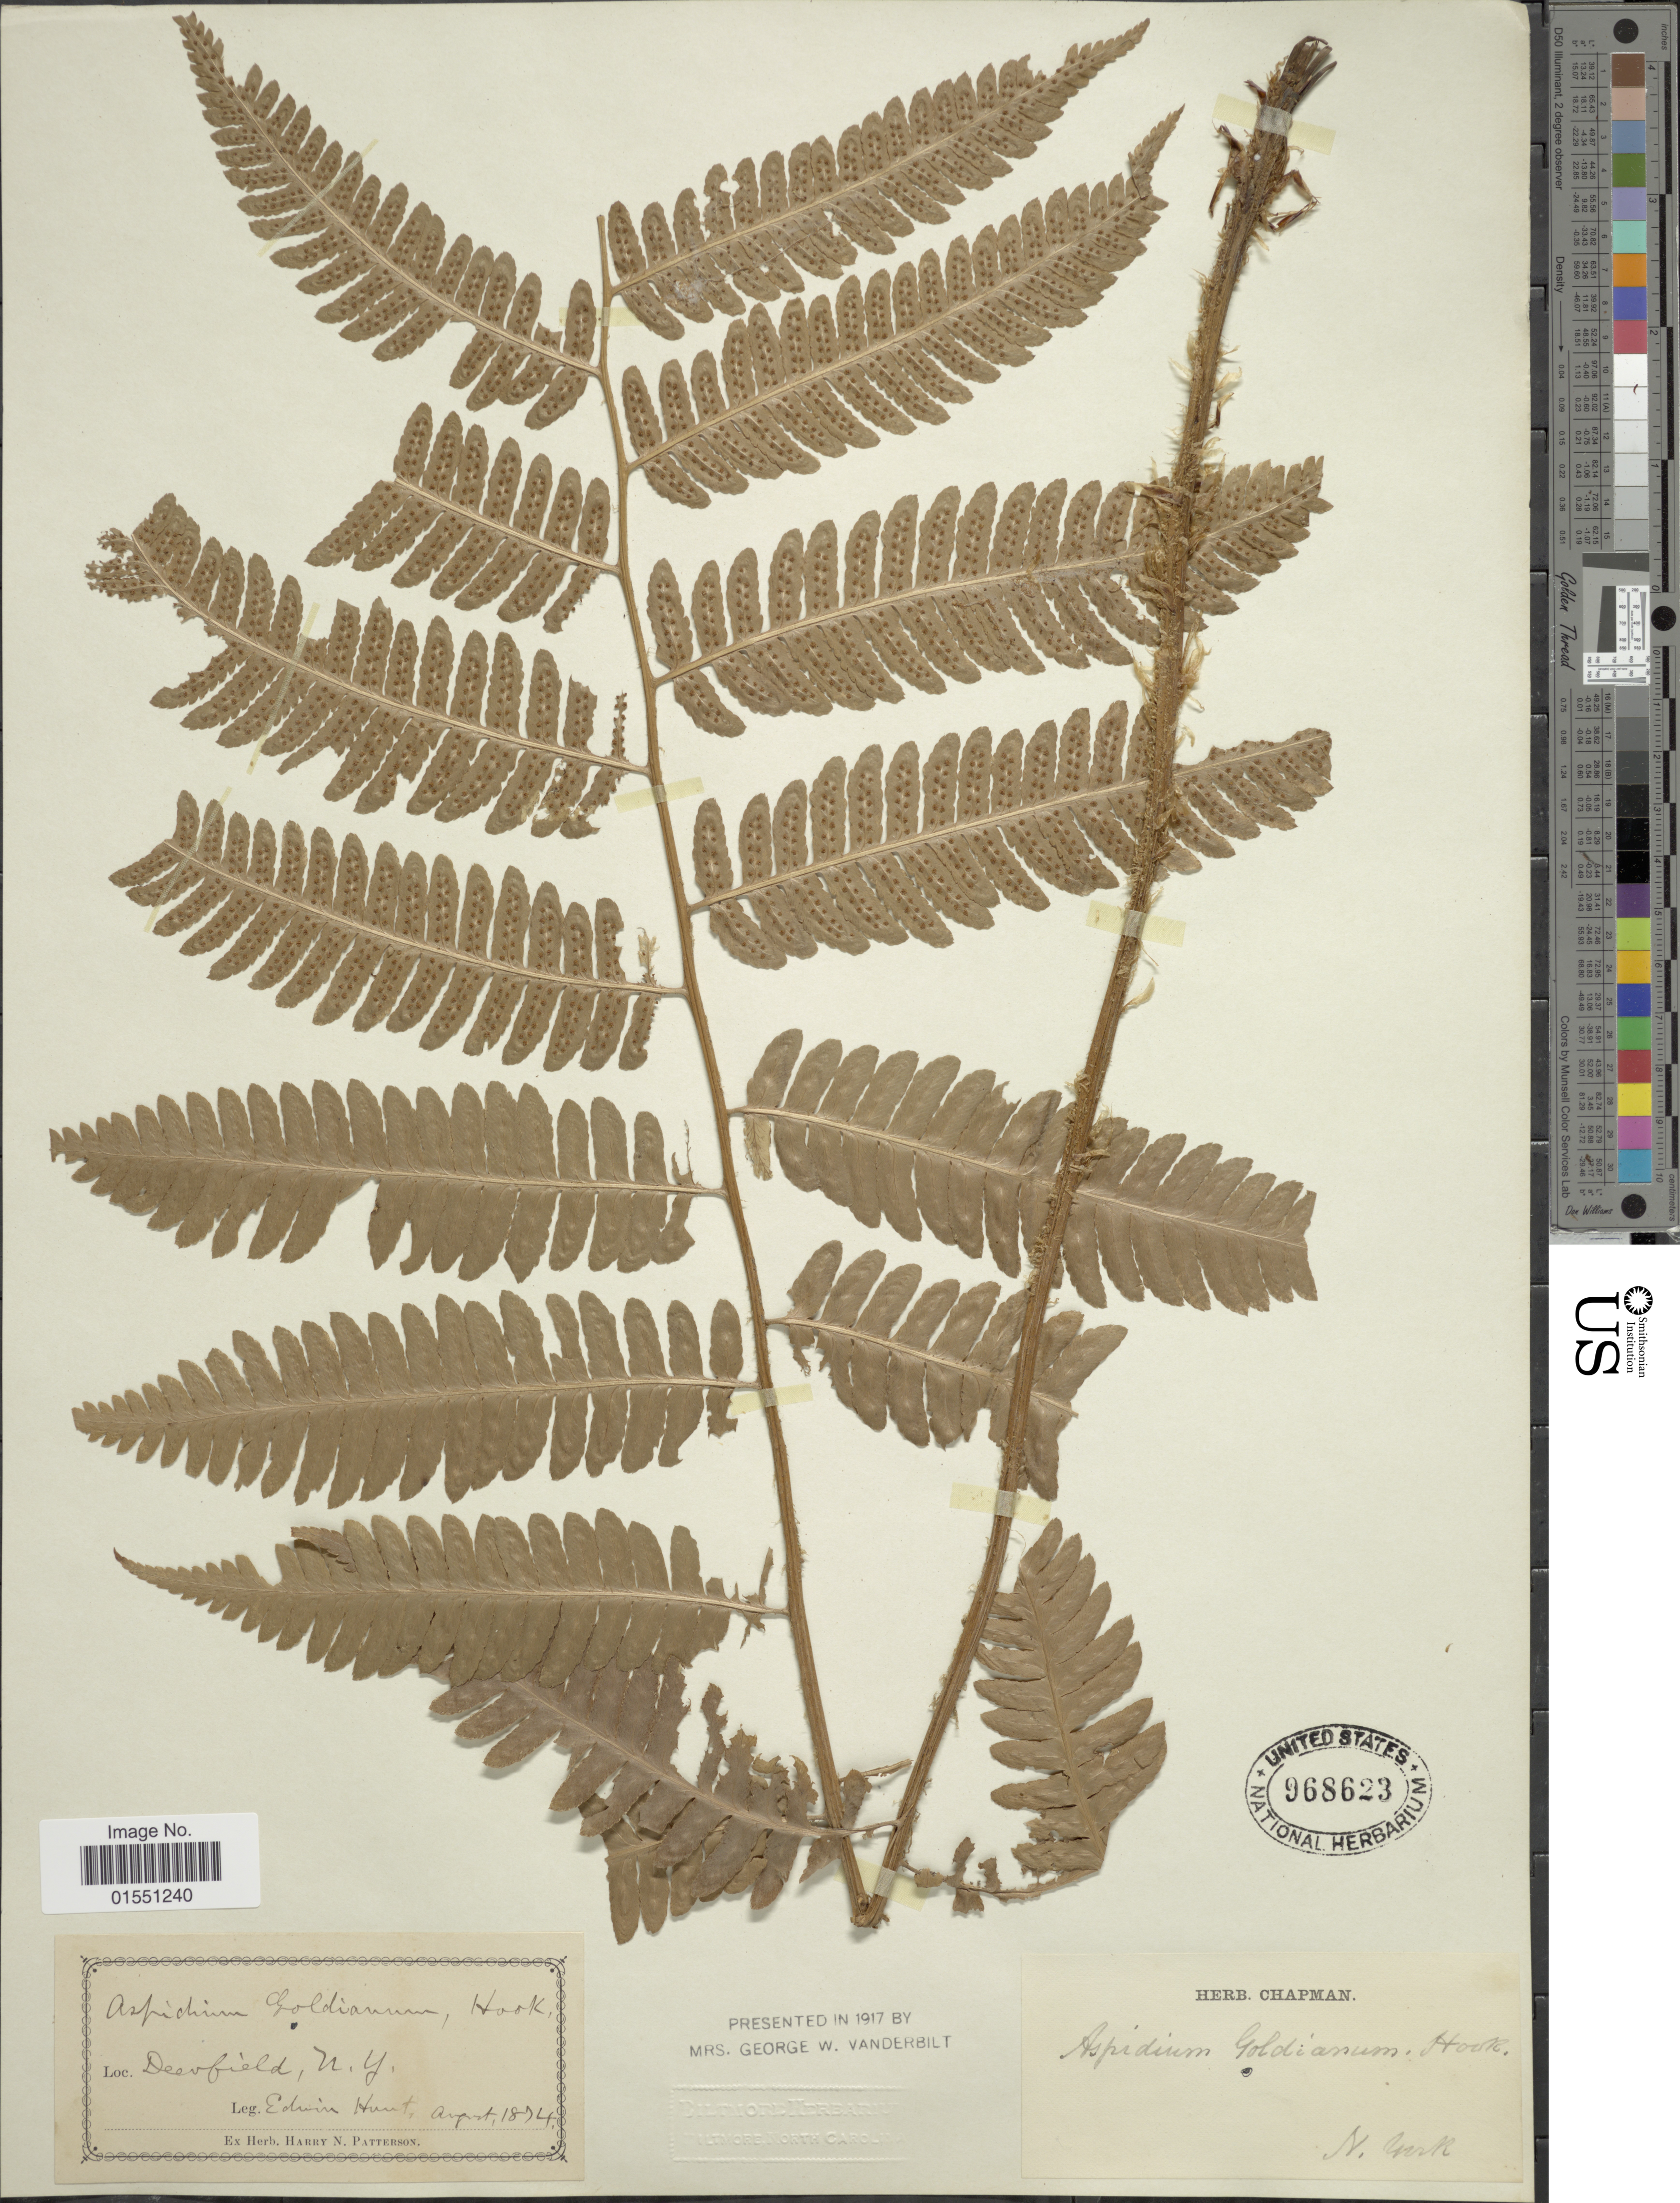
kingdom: Plantae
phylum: Tracheophyta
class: Polypodiopsida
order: Polypodiales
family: Dryopteridaceae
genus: Dryopteris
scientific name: Dryopteris goldiana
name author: (Hook. ex Goldie) A. Gray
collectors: E. Hunt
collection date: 1874-08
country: United States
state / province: New York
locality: Deerfield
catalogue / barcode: US 968623